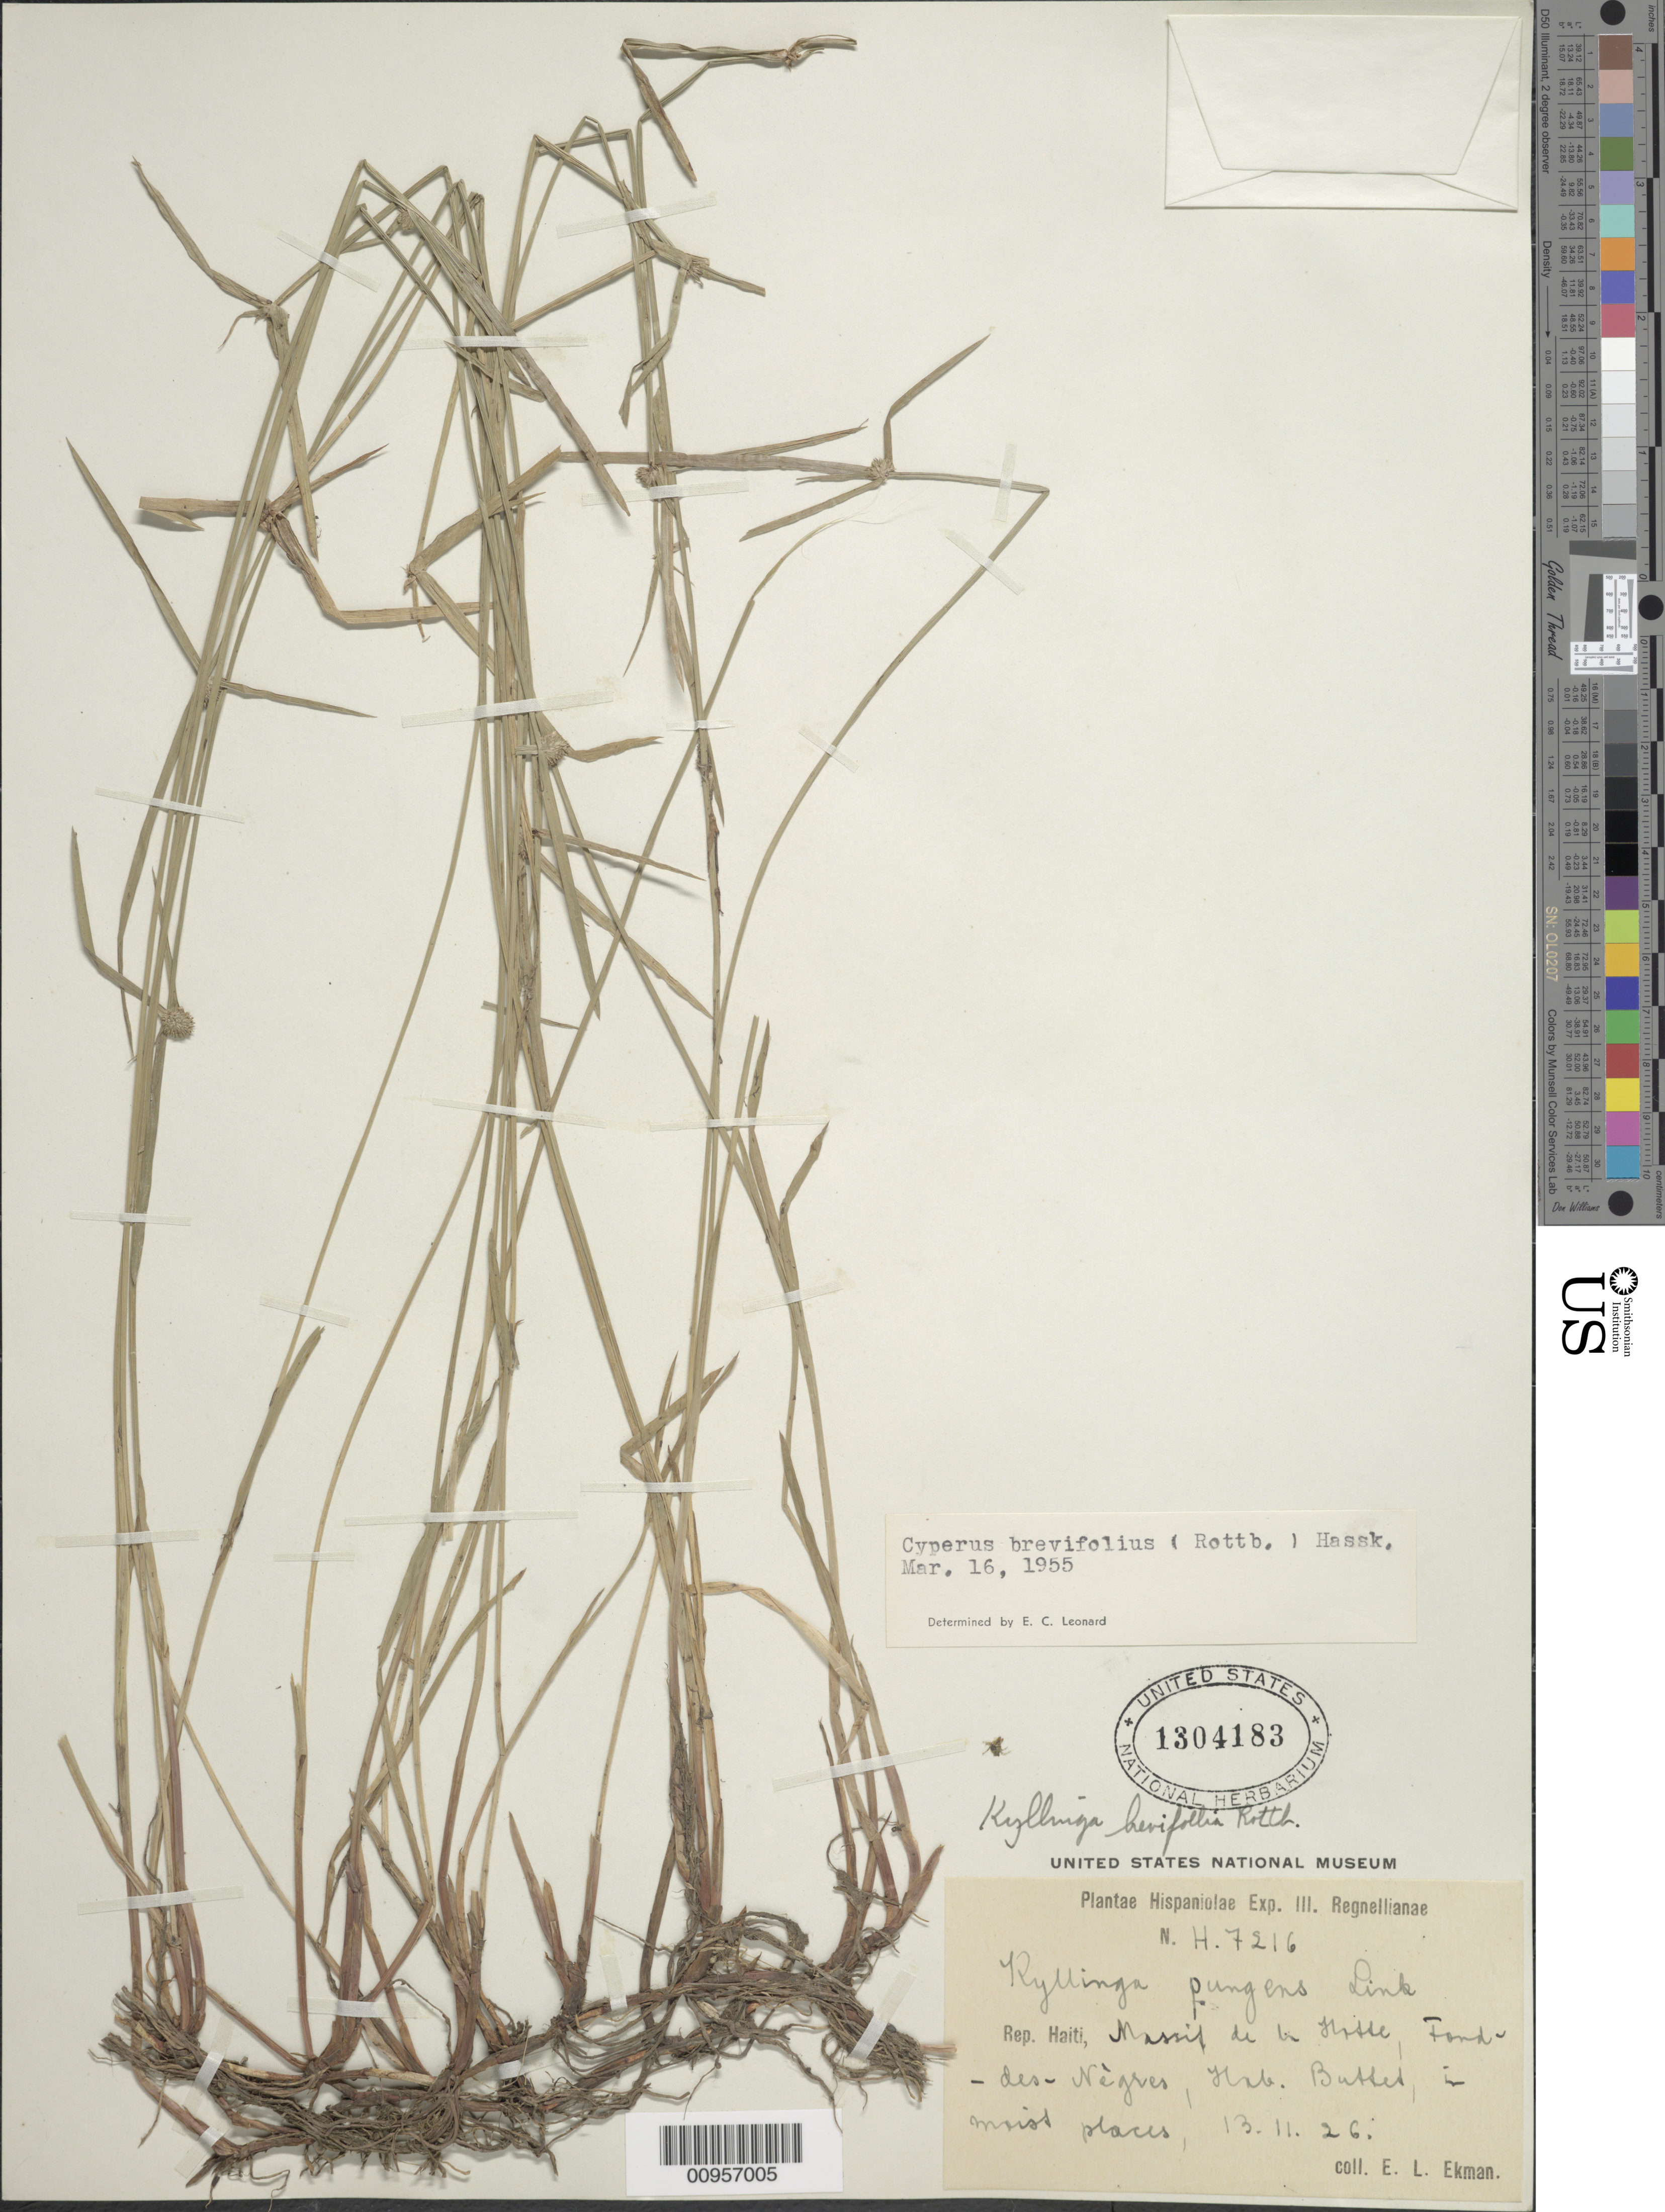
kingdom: Plantae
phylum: Tracheophyta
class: Liliopsida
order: Poales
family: Cyperaceae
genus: Cyperus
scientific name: Cyperus brevifolius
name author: (Rottb.) Hassk.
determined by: Strong, M. T., (US), Smithsonian Institution - National Museum of Natural History (UNITED STATES)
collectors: E. L. Ekman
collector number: H 7216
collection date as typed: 13 Nov 1926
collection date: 1926-11-13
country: Haiti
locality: Massif de la Hotte, Fond des nègres, Hab. Buttet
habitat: In moist places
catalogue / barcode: US 1304183